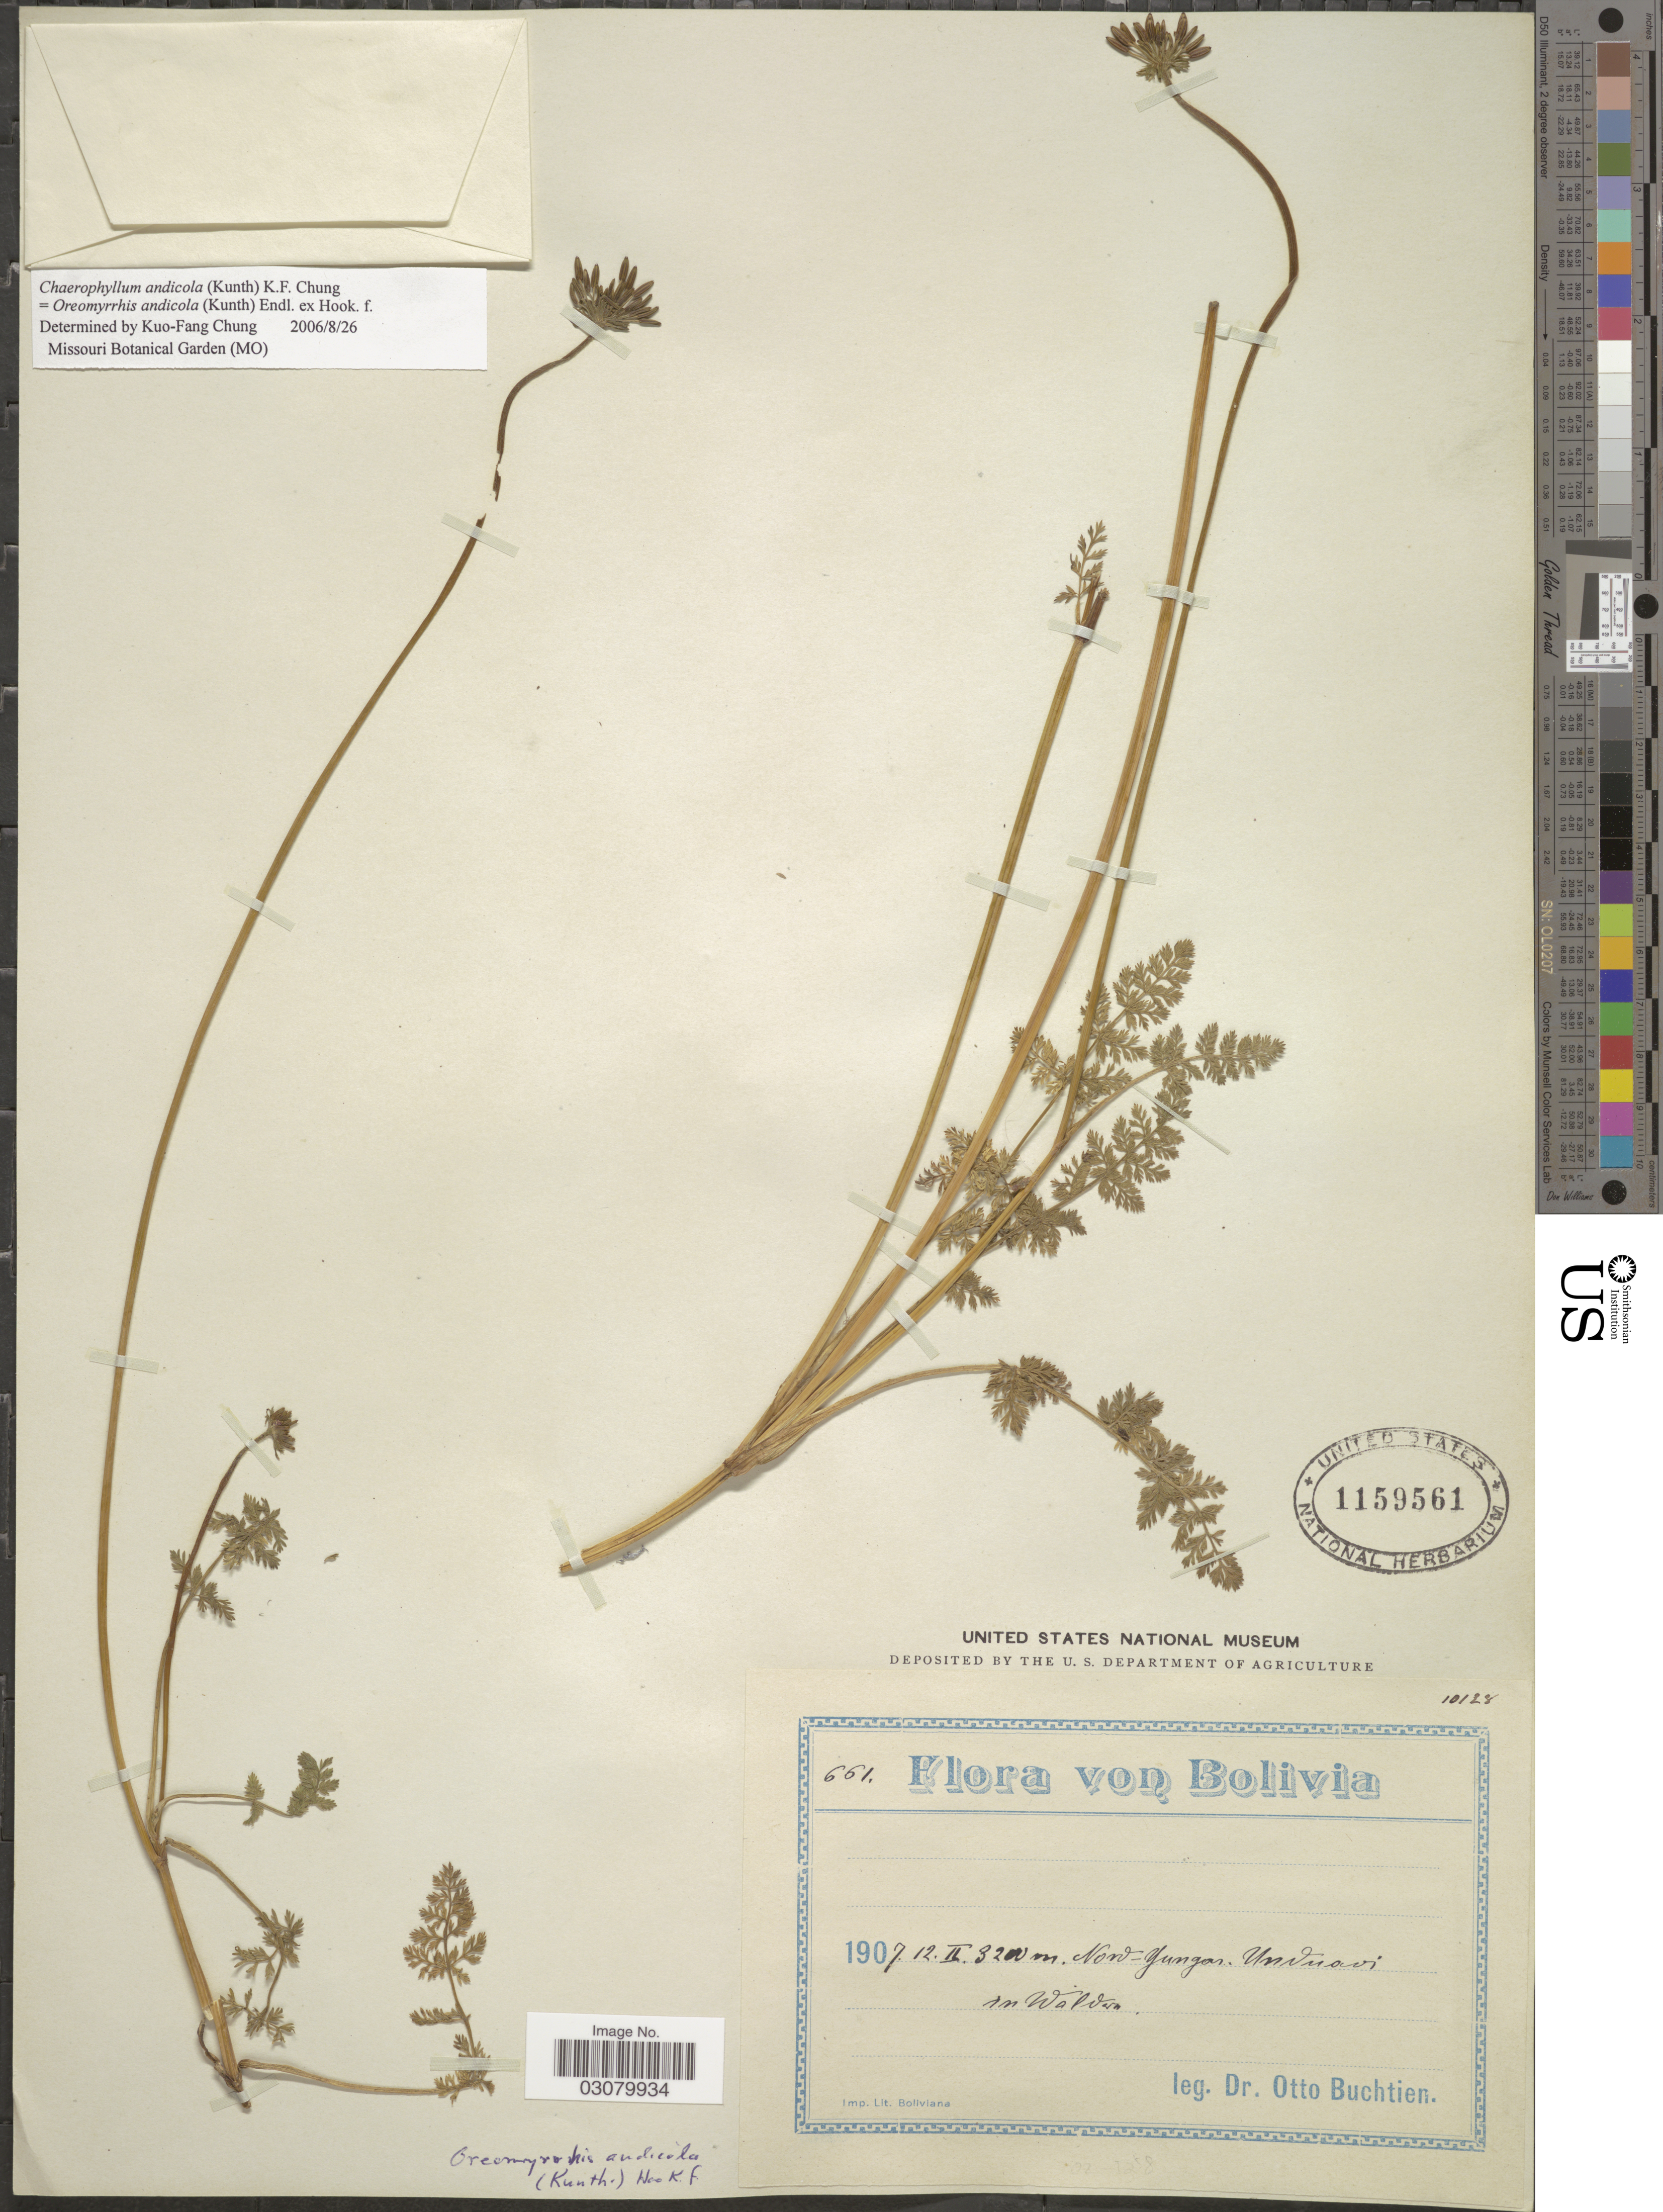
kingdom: Plantae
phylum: Tracheophyta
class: Magnoliopsida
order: Apiales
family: Apiaceae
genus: Oreomyrrhis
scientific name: Oreomyrrhis andicola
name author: (Kunth) Endl. ex Hook. f.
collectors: O. Buchtien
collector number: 661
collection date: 1907-02-12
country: Bolivia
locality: Nord-Yungas. Unduavi in Waldern.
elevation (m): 3200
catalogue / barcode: US 1159561